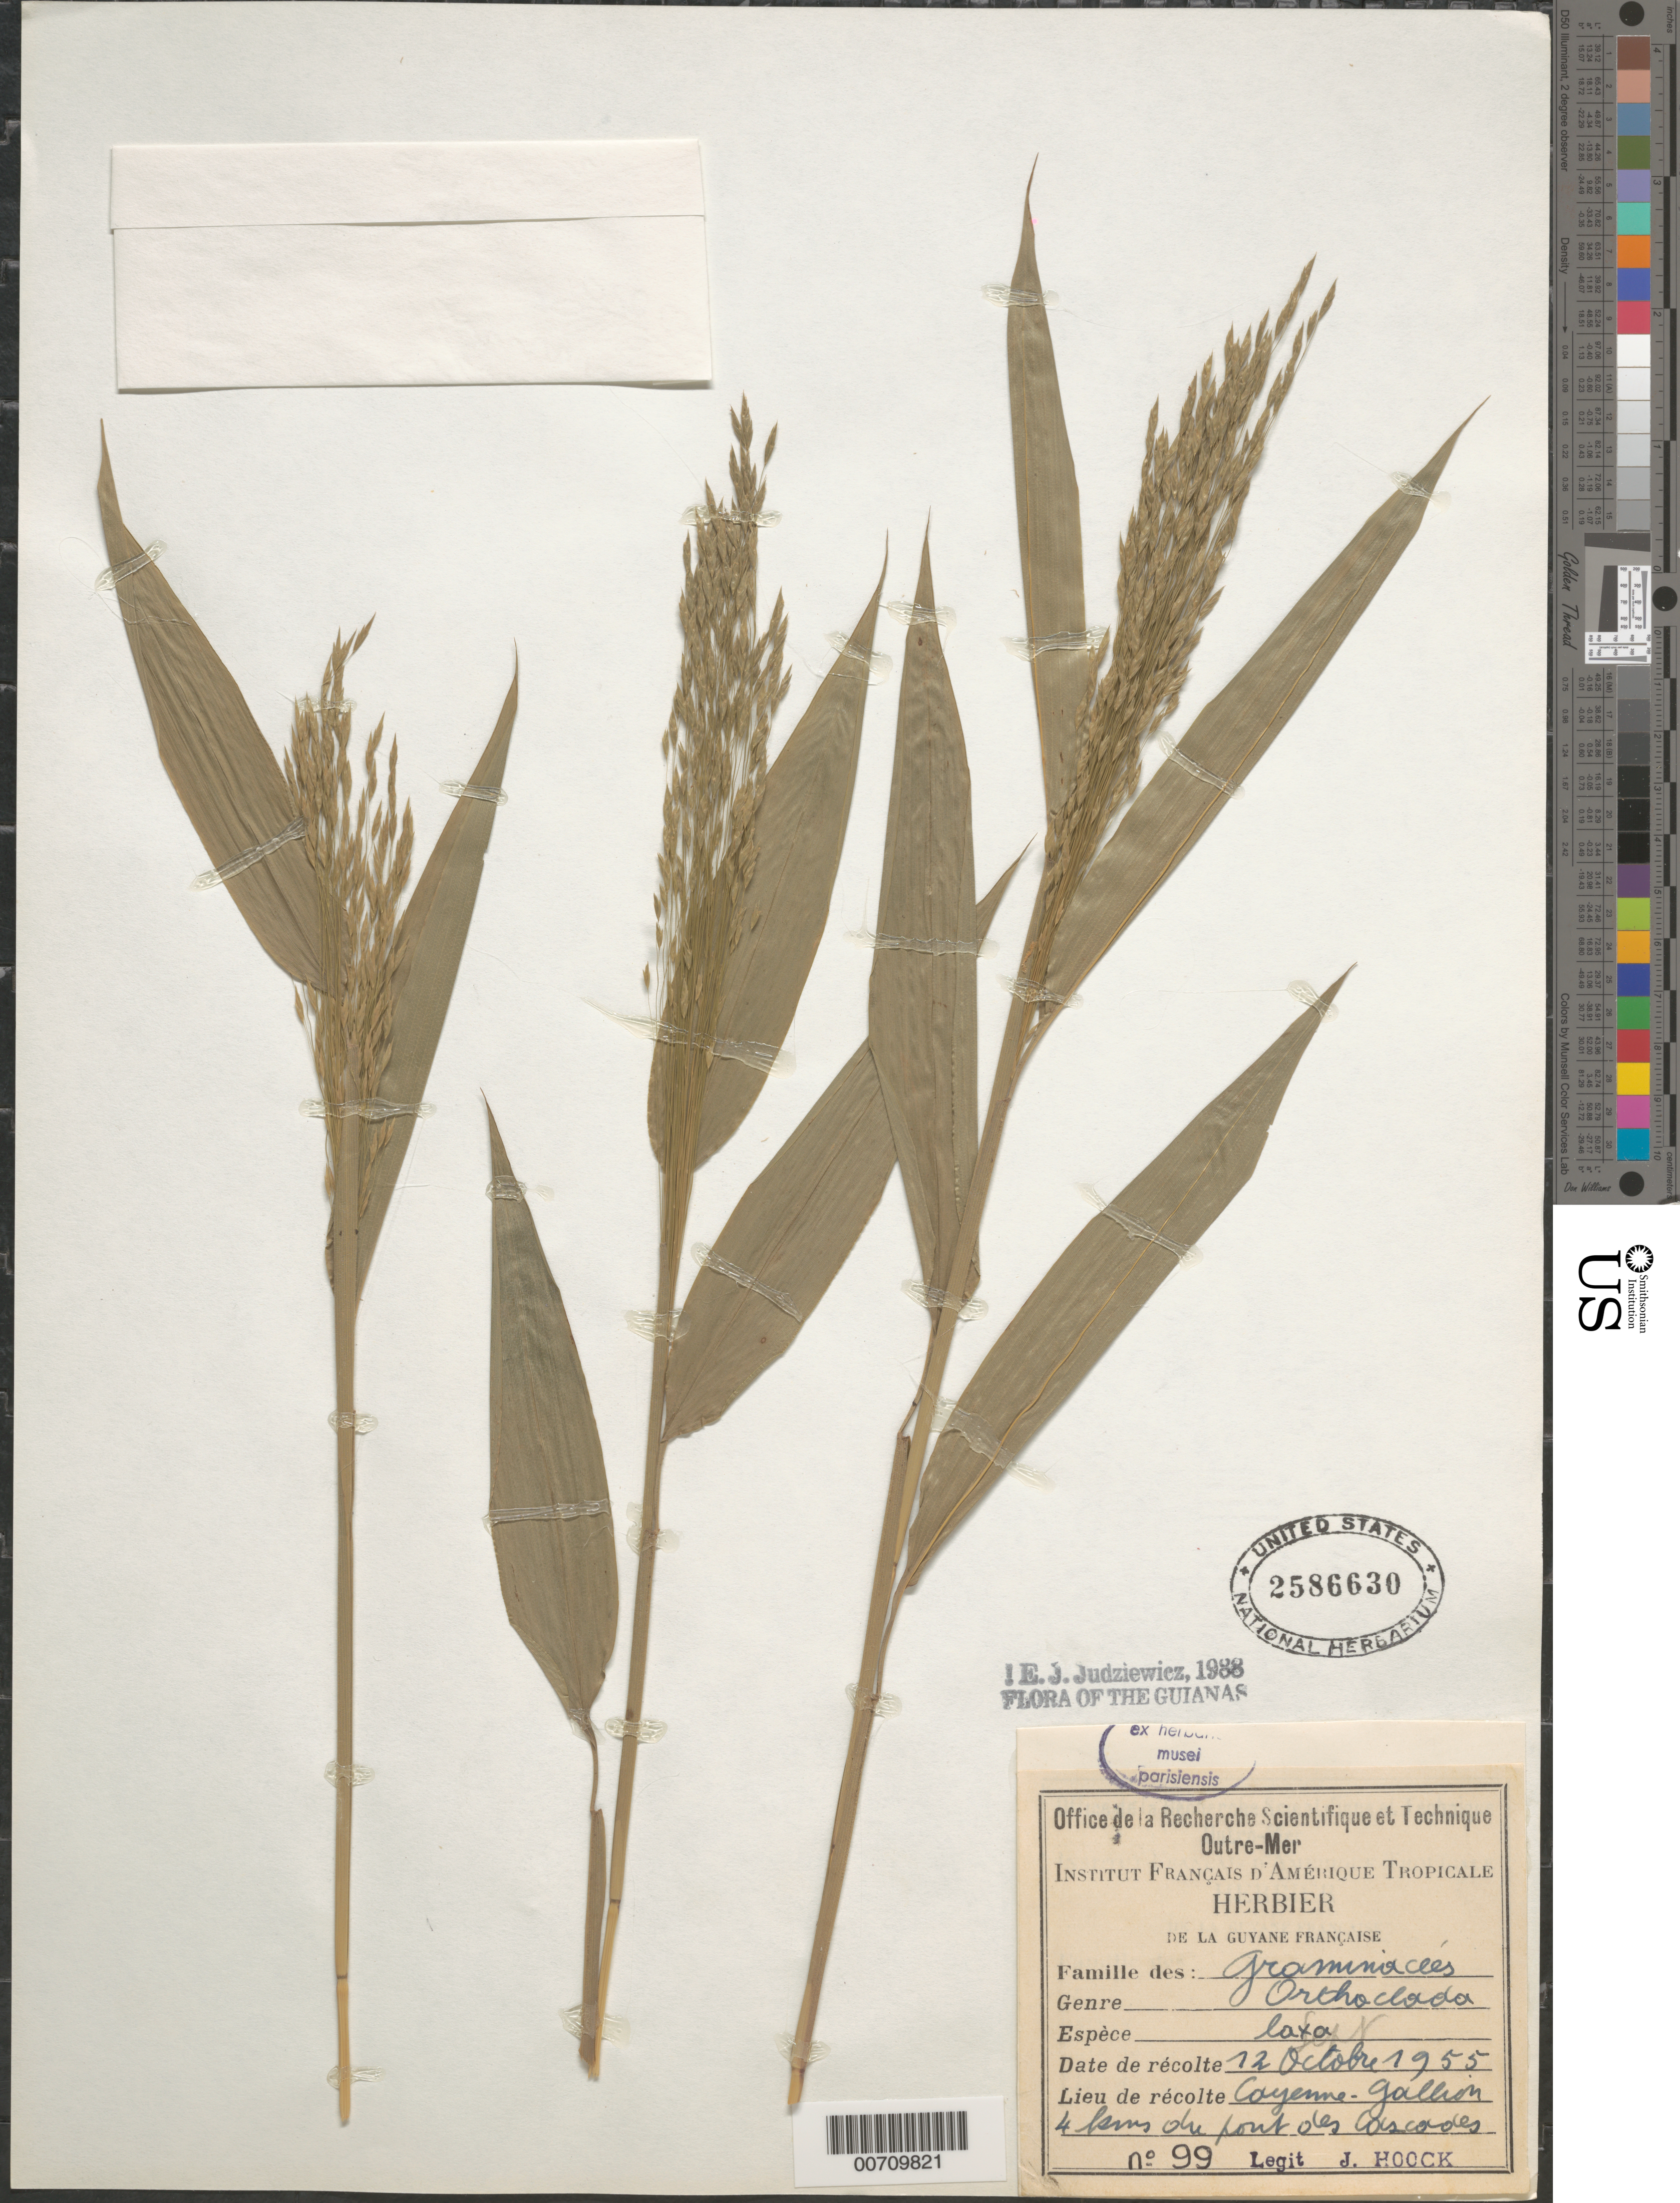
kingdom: Plantae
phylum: Tracheophyta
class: Liliopsida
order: Poales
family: Poaceae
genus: Orthoclada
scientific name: Orthoclada laxa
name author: P. Beauv.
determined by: Judziewicz, E. J.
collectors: J. Hoock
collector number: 99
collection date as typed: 12-Oct-55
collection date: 1955-10-12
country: French Guiana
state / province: Cayenne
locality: Cayenne, Galion, 4 km avant pont des Cascades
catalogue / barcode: US 2586630